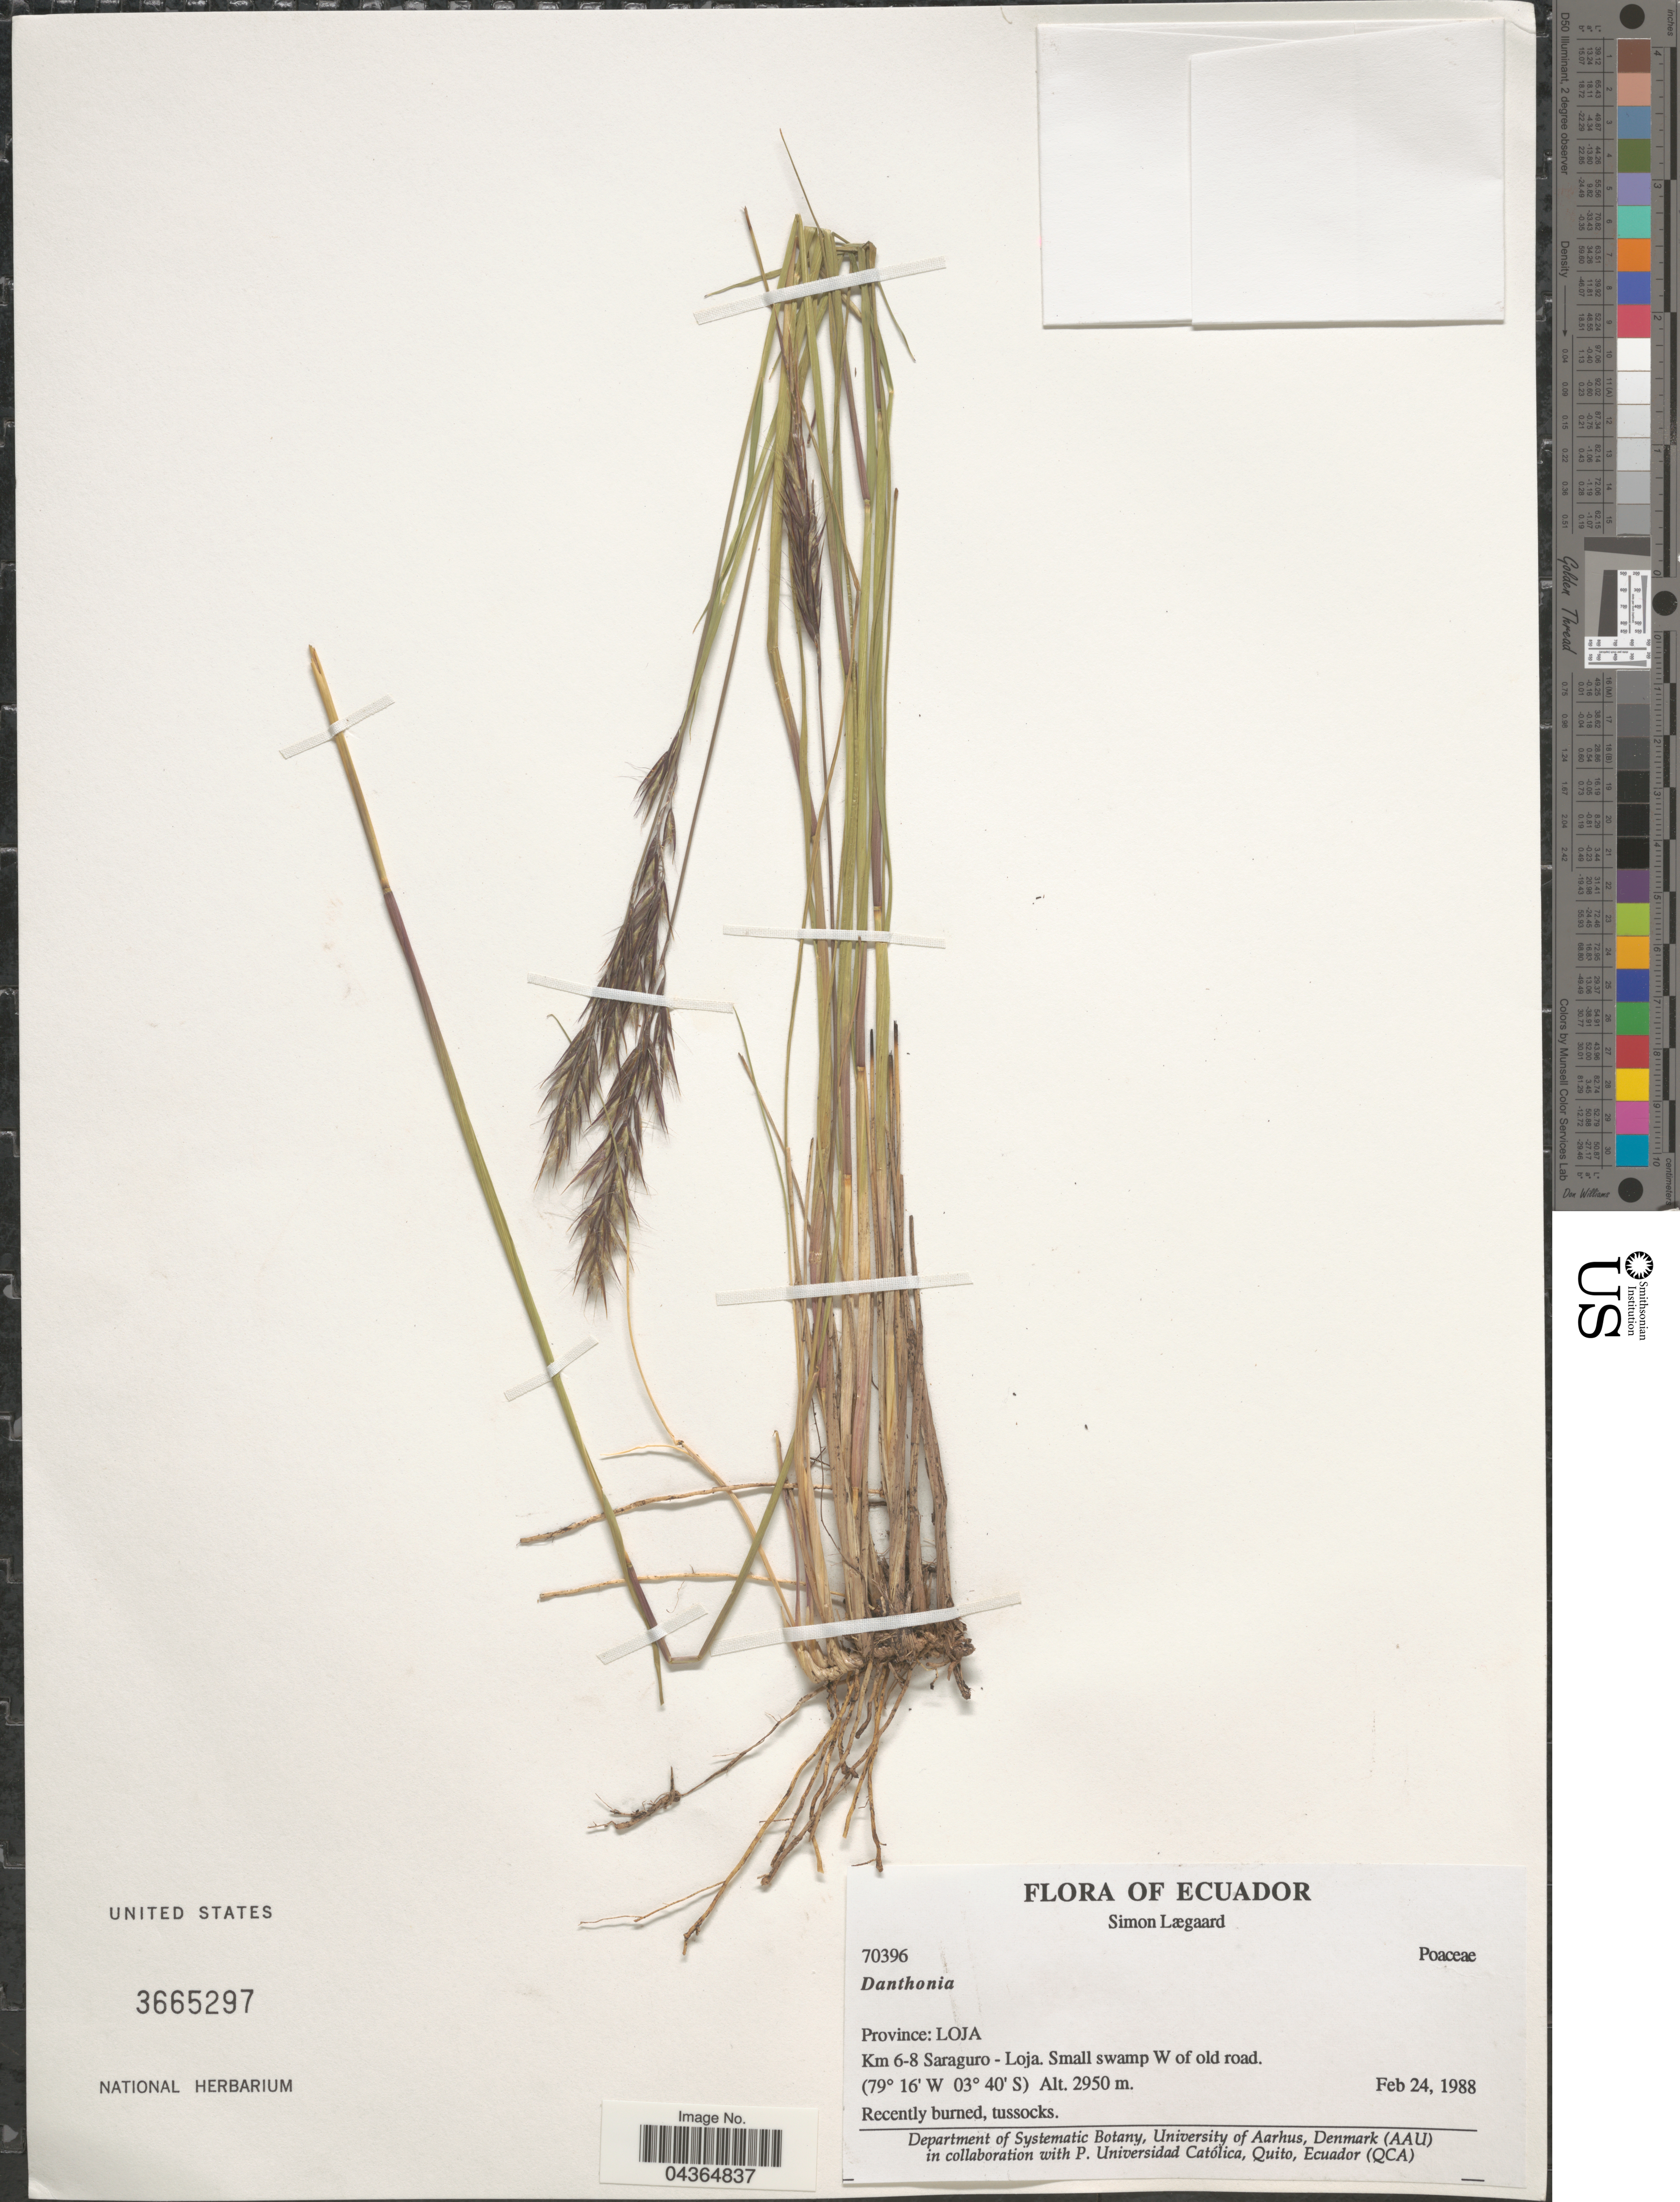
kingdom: Plantae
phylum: Tracheophyta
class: Liliopsida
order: Poales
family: Poaceae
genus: Danthonia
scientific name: Danthonia sp.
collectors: S. Lægaard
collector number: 70396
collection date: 1988-02-24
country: Ecuador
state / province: Loja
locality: Km 6-8 Saraguro - Loja. Small swamp W of old road.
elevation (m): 2950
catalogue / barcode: US 3665297